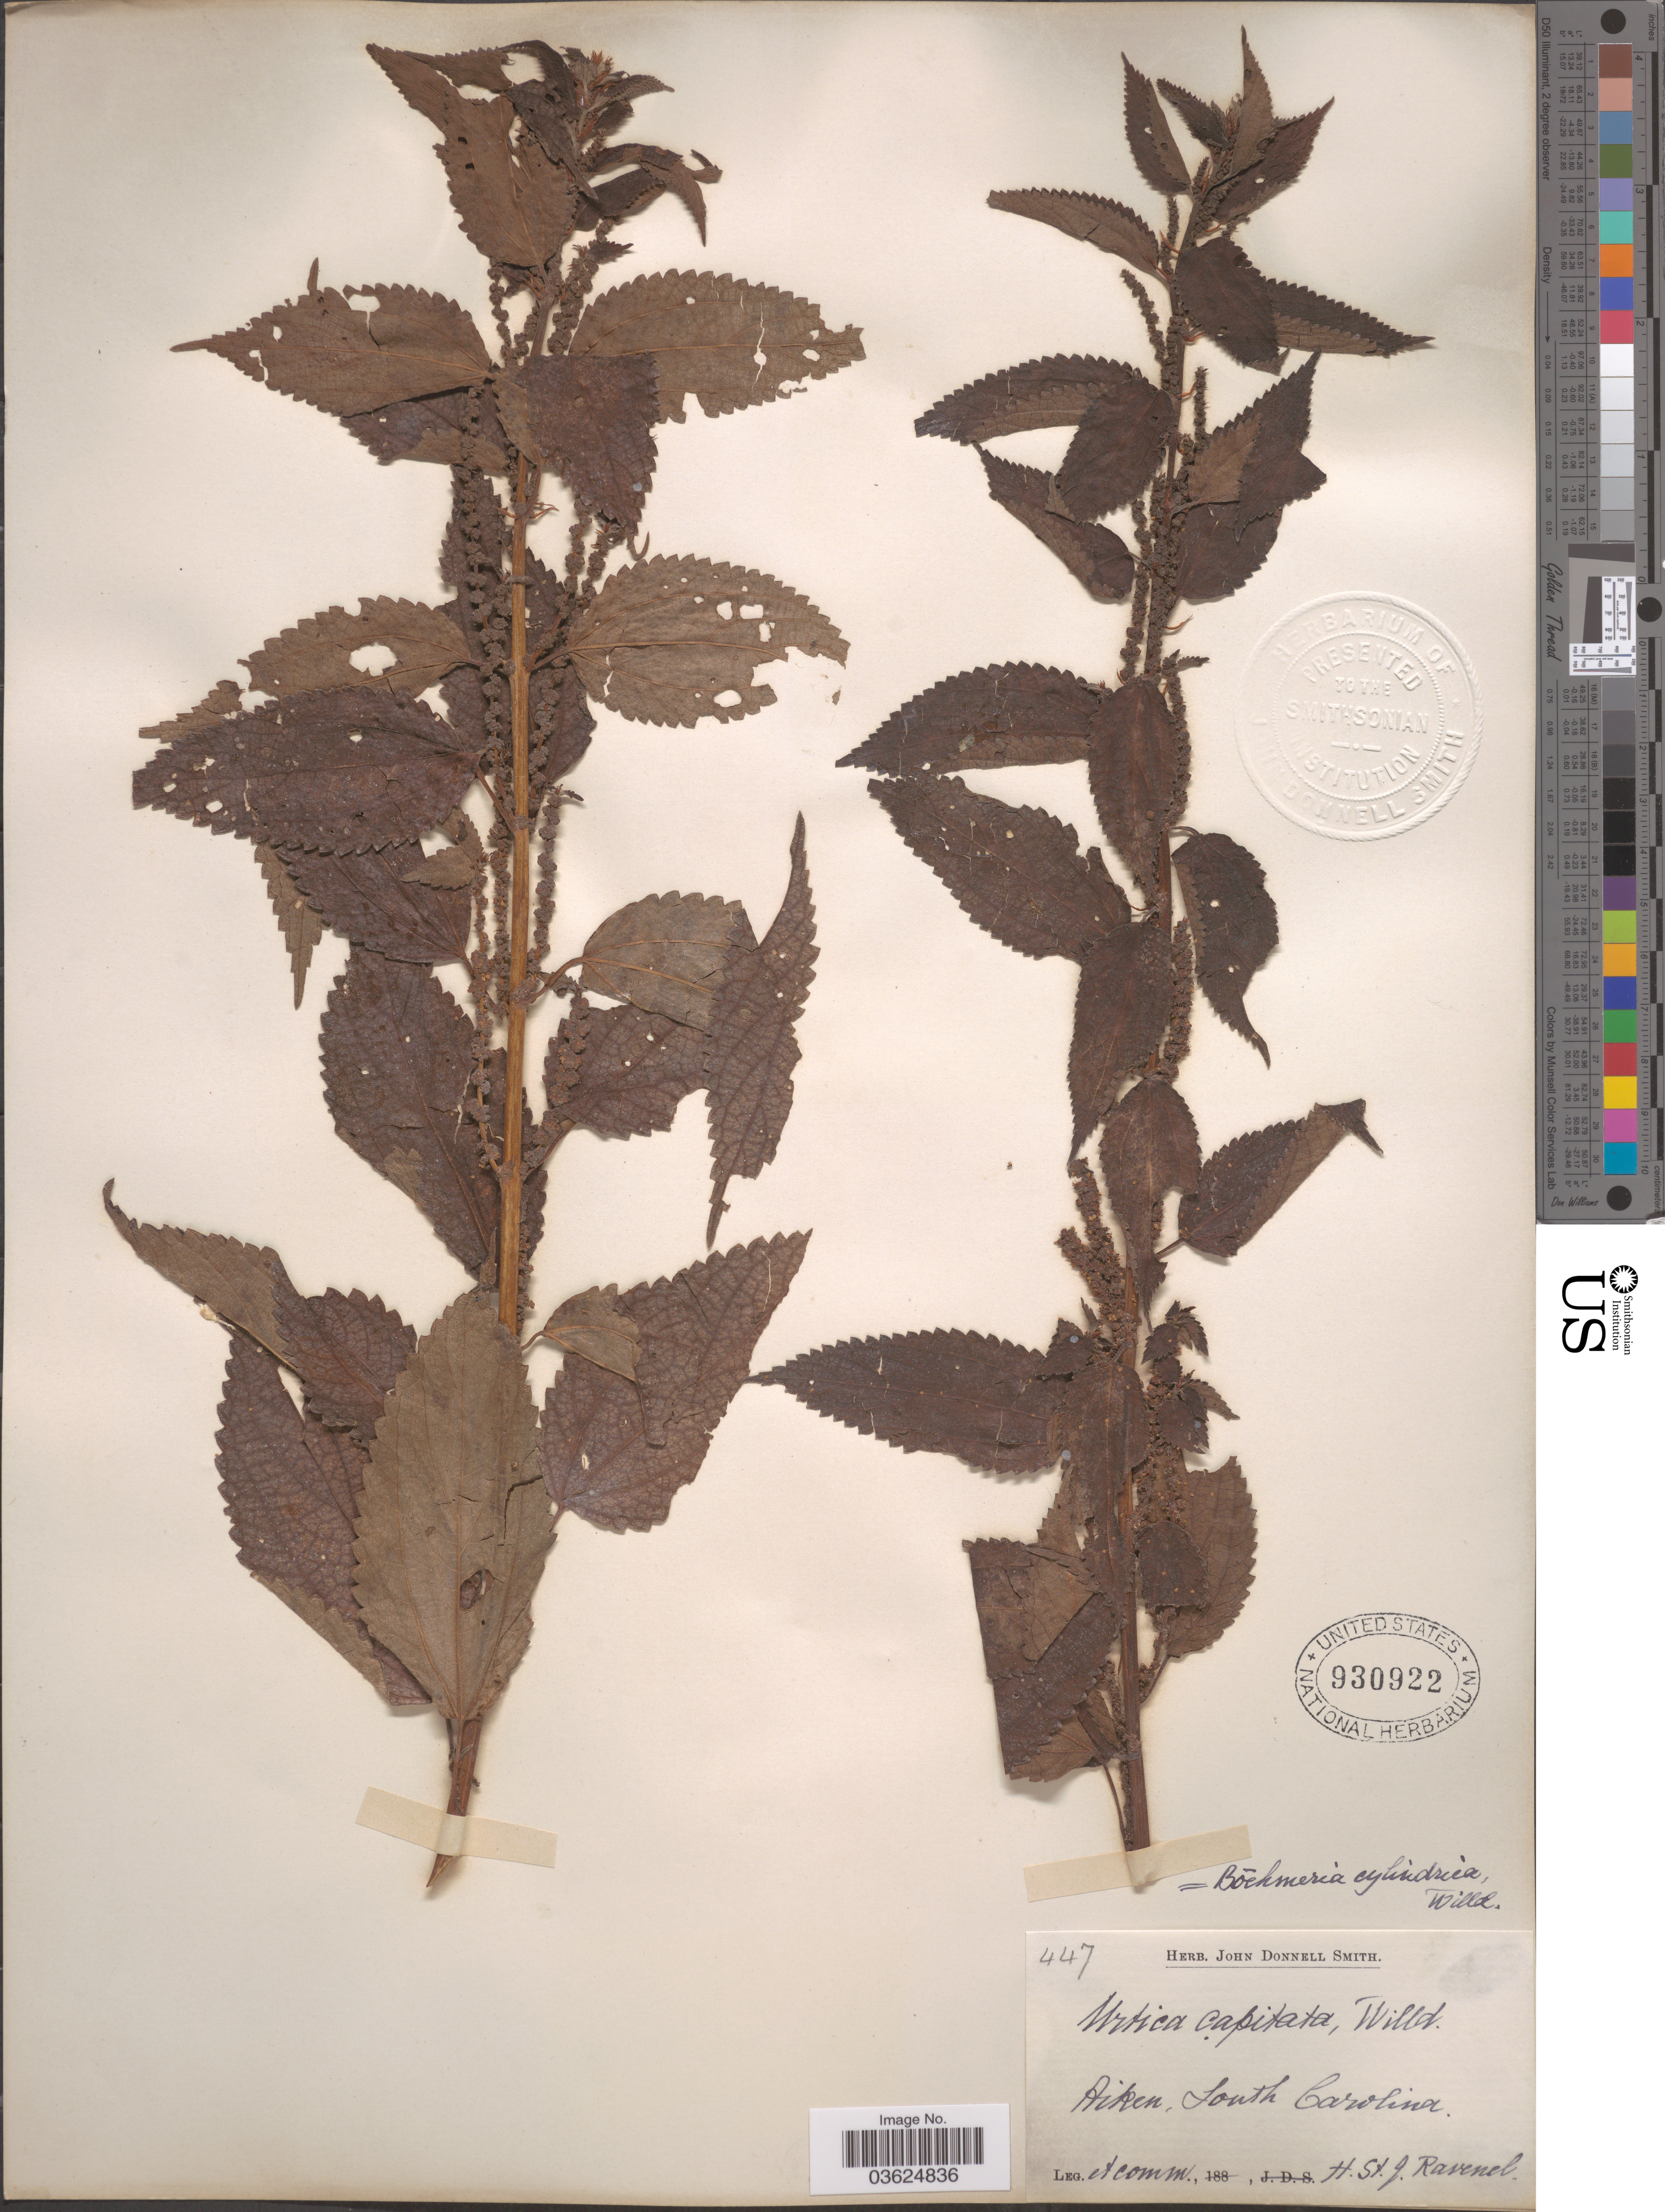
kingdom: Plantae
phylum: Tracheophyta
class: Magnoliopsida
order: Rosales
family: Urticaceae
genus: Boehmeria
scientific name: Boehmeria cylindrica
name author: (L.) Sw.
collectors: H. Ravenel & J. Ravenel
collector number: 447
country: United States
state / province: South Carolina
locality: Aiken.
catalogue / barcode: US 930922